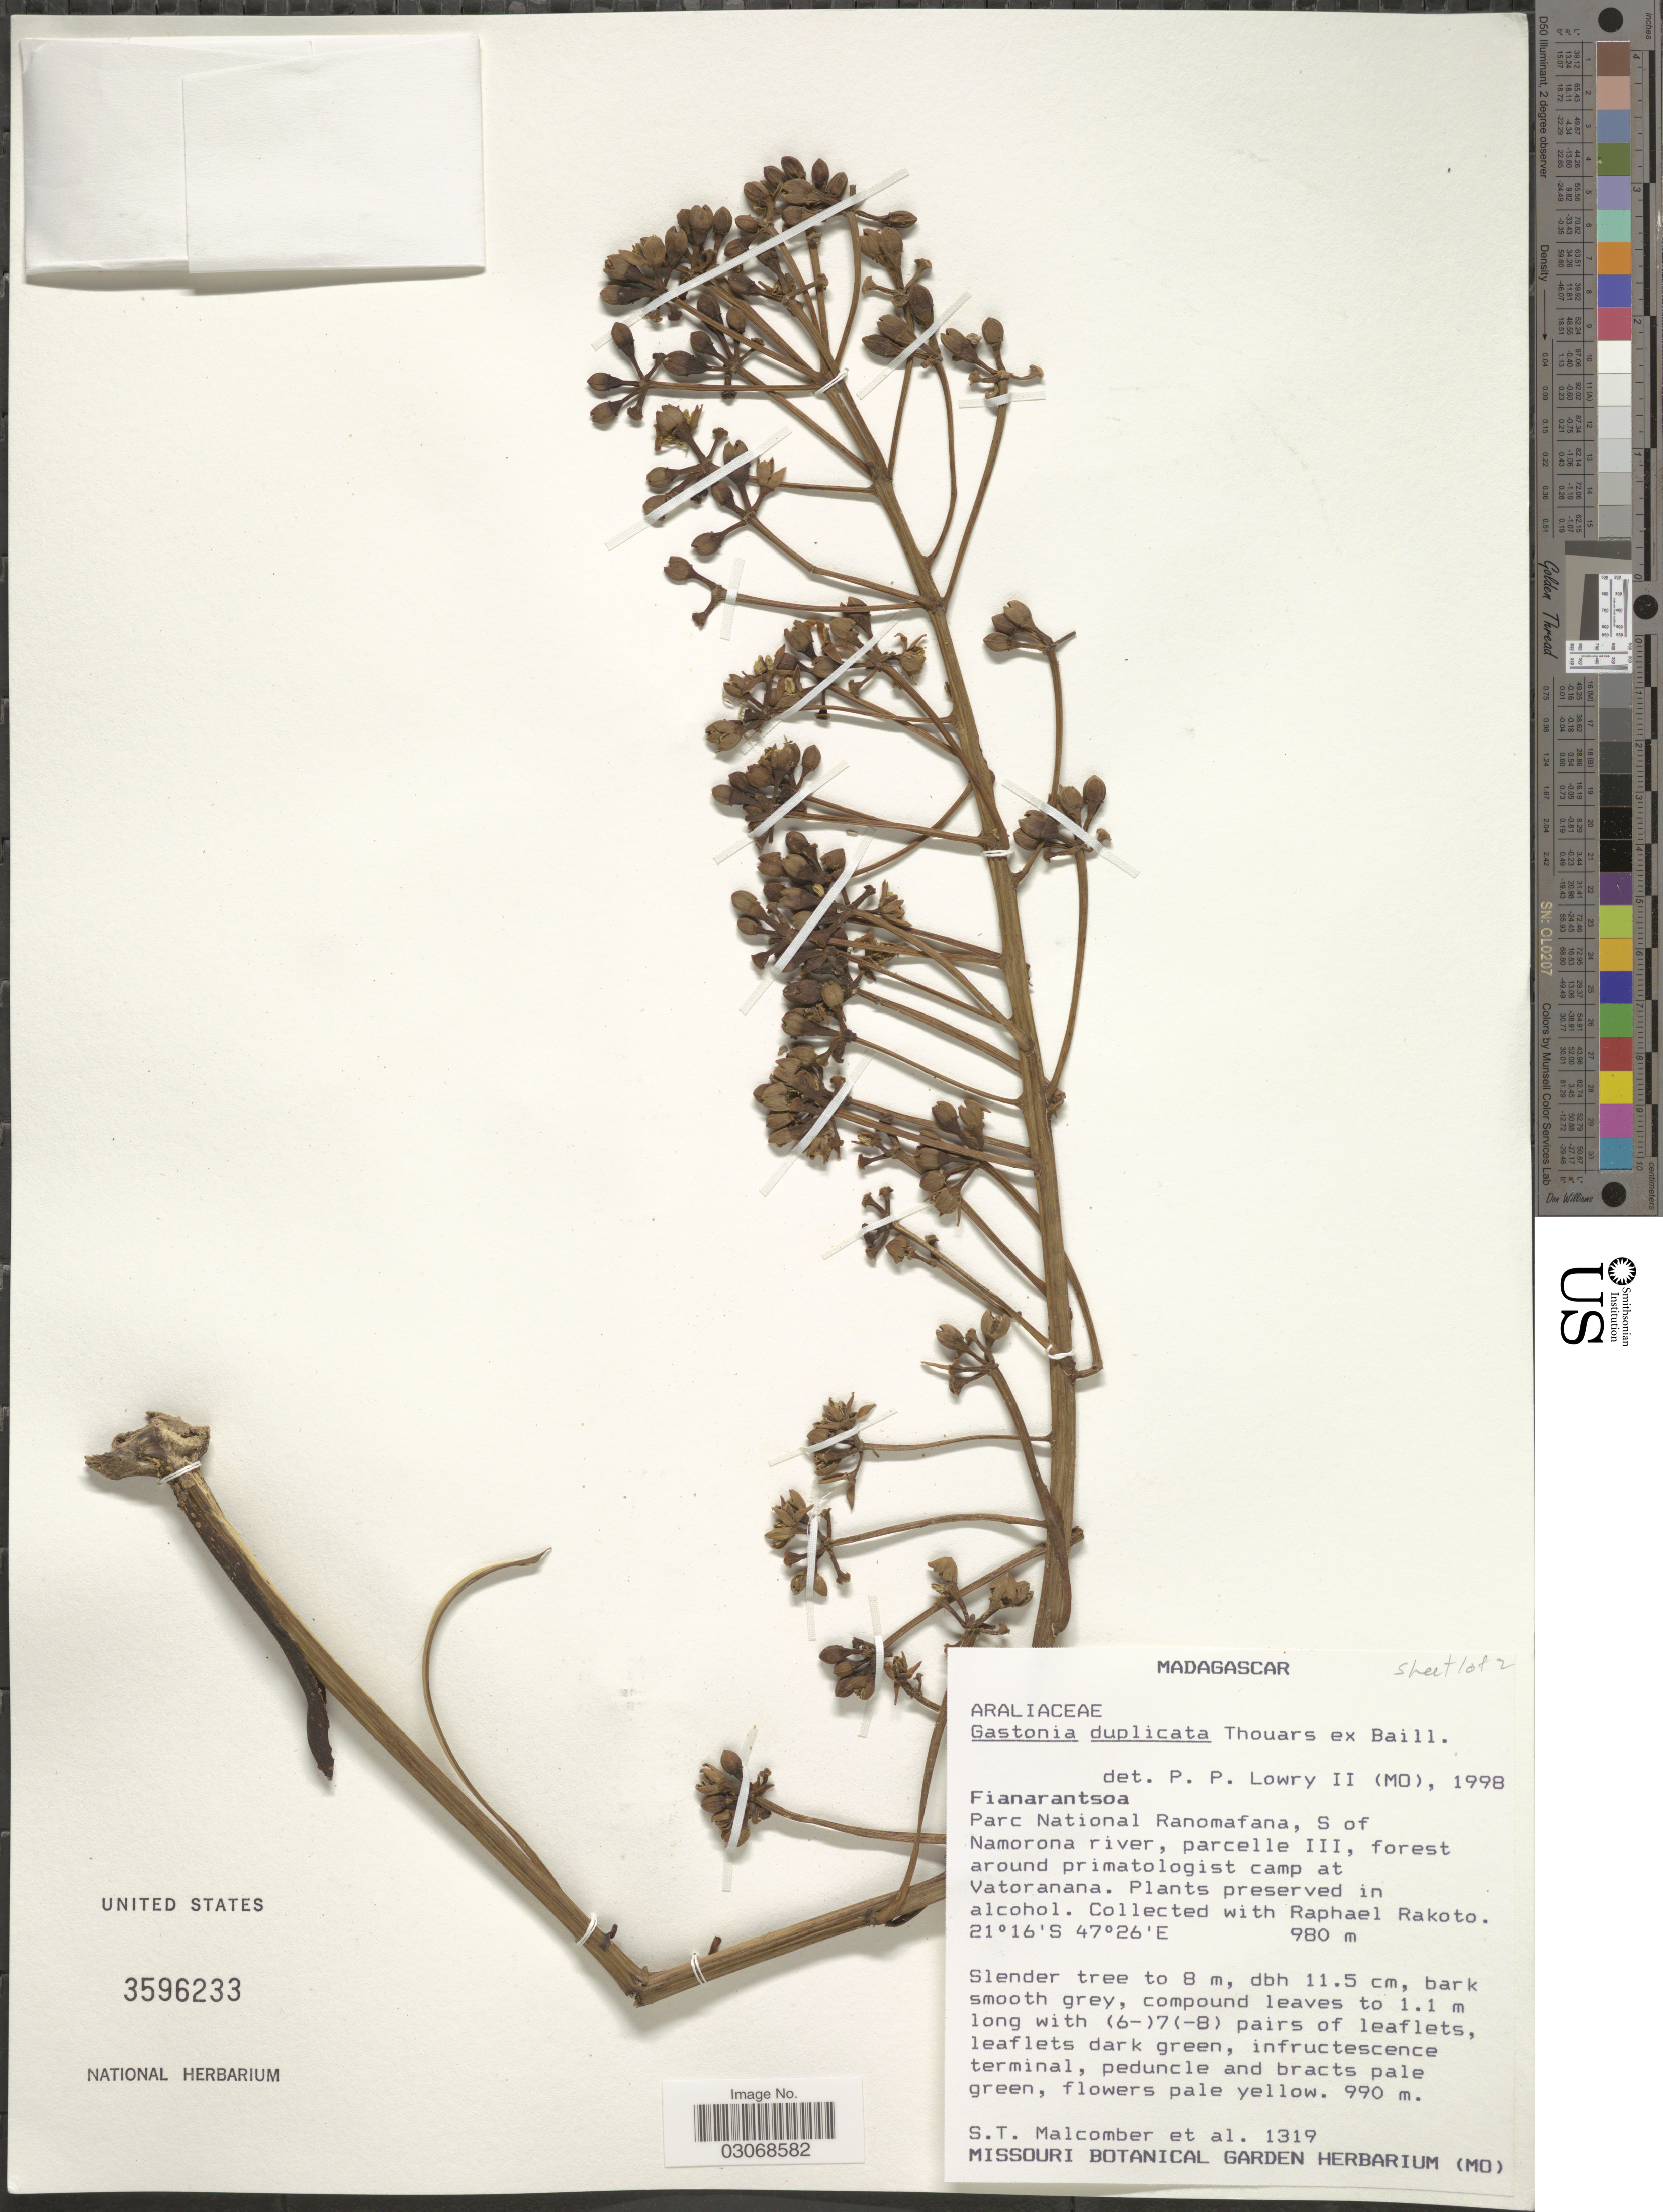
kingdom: Plantae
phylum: Tracheophyta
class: Magnoliopsida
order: Apiales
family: Araliaceae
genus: Gastonia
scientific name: Gastonia duplicata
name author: Thouars ex Baill.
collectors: S. T. Malcomber & R. Rakoto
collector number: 1319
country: Madagascar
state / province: Vatovavy Fitovinany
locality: Parc National Ranomafana, S of Namorona river, parcelle III, forest around primatologist camp at Vatoranana.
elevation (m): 980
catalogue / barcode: US 3596233